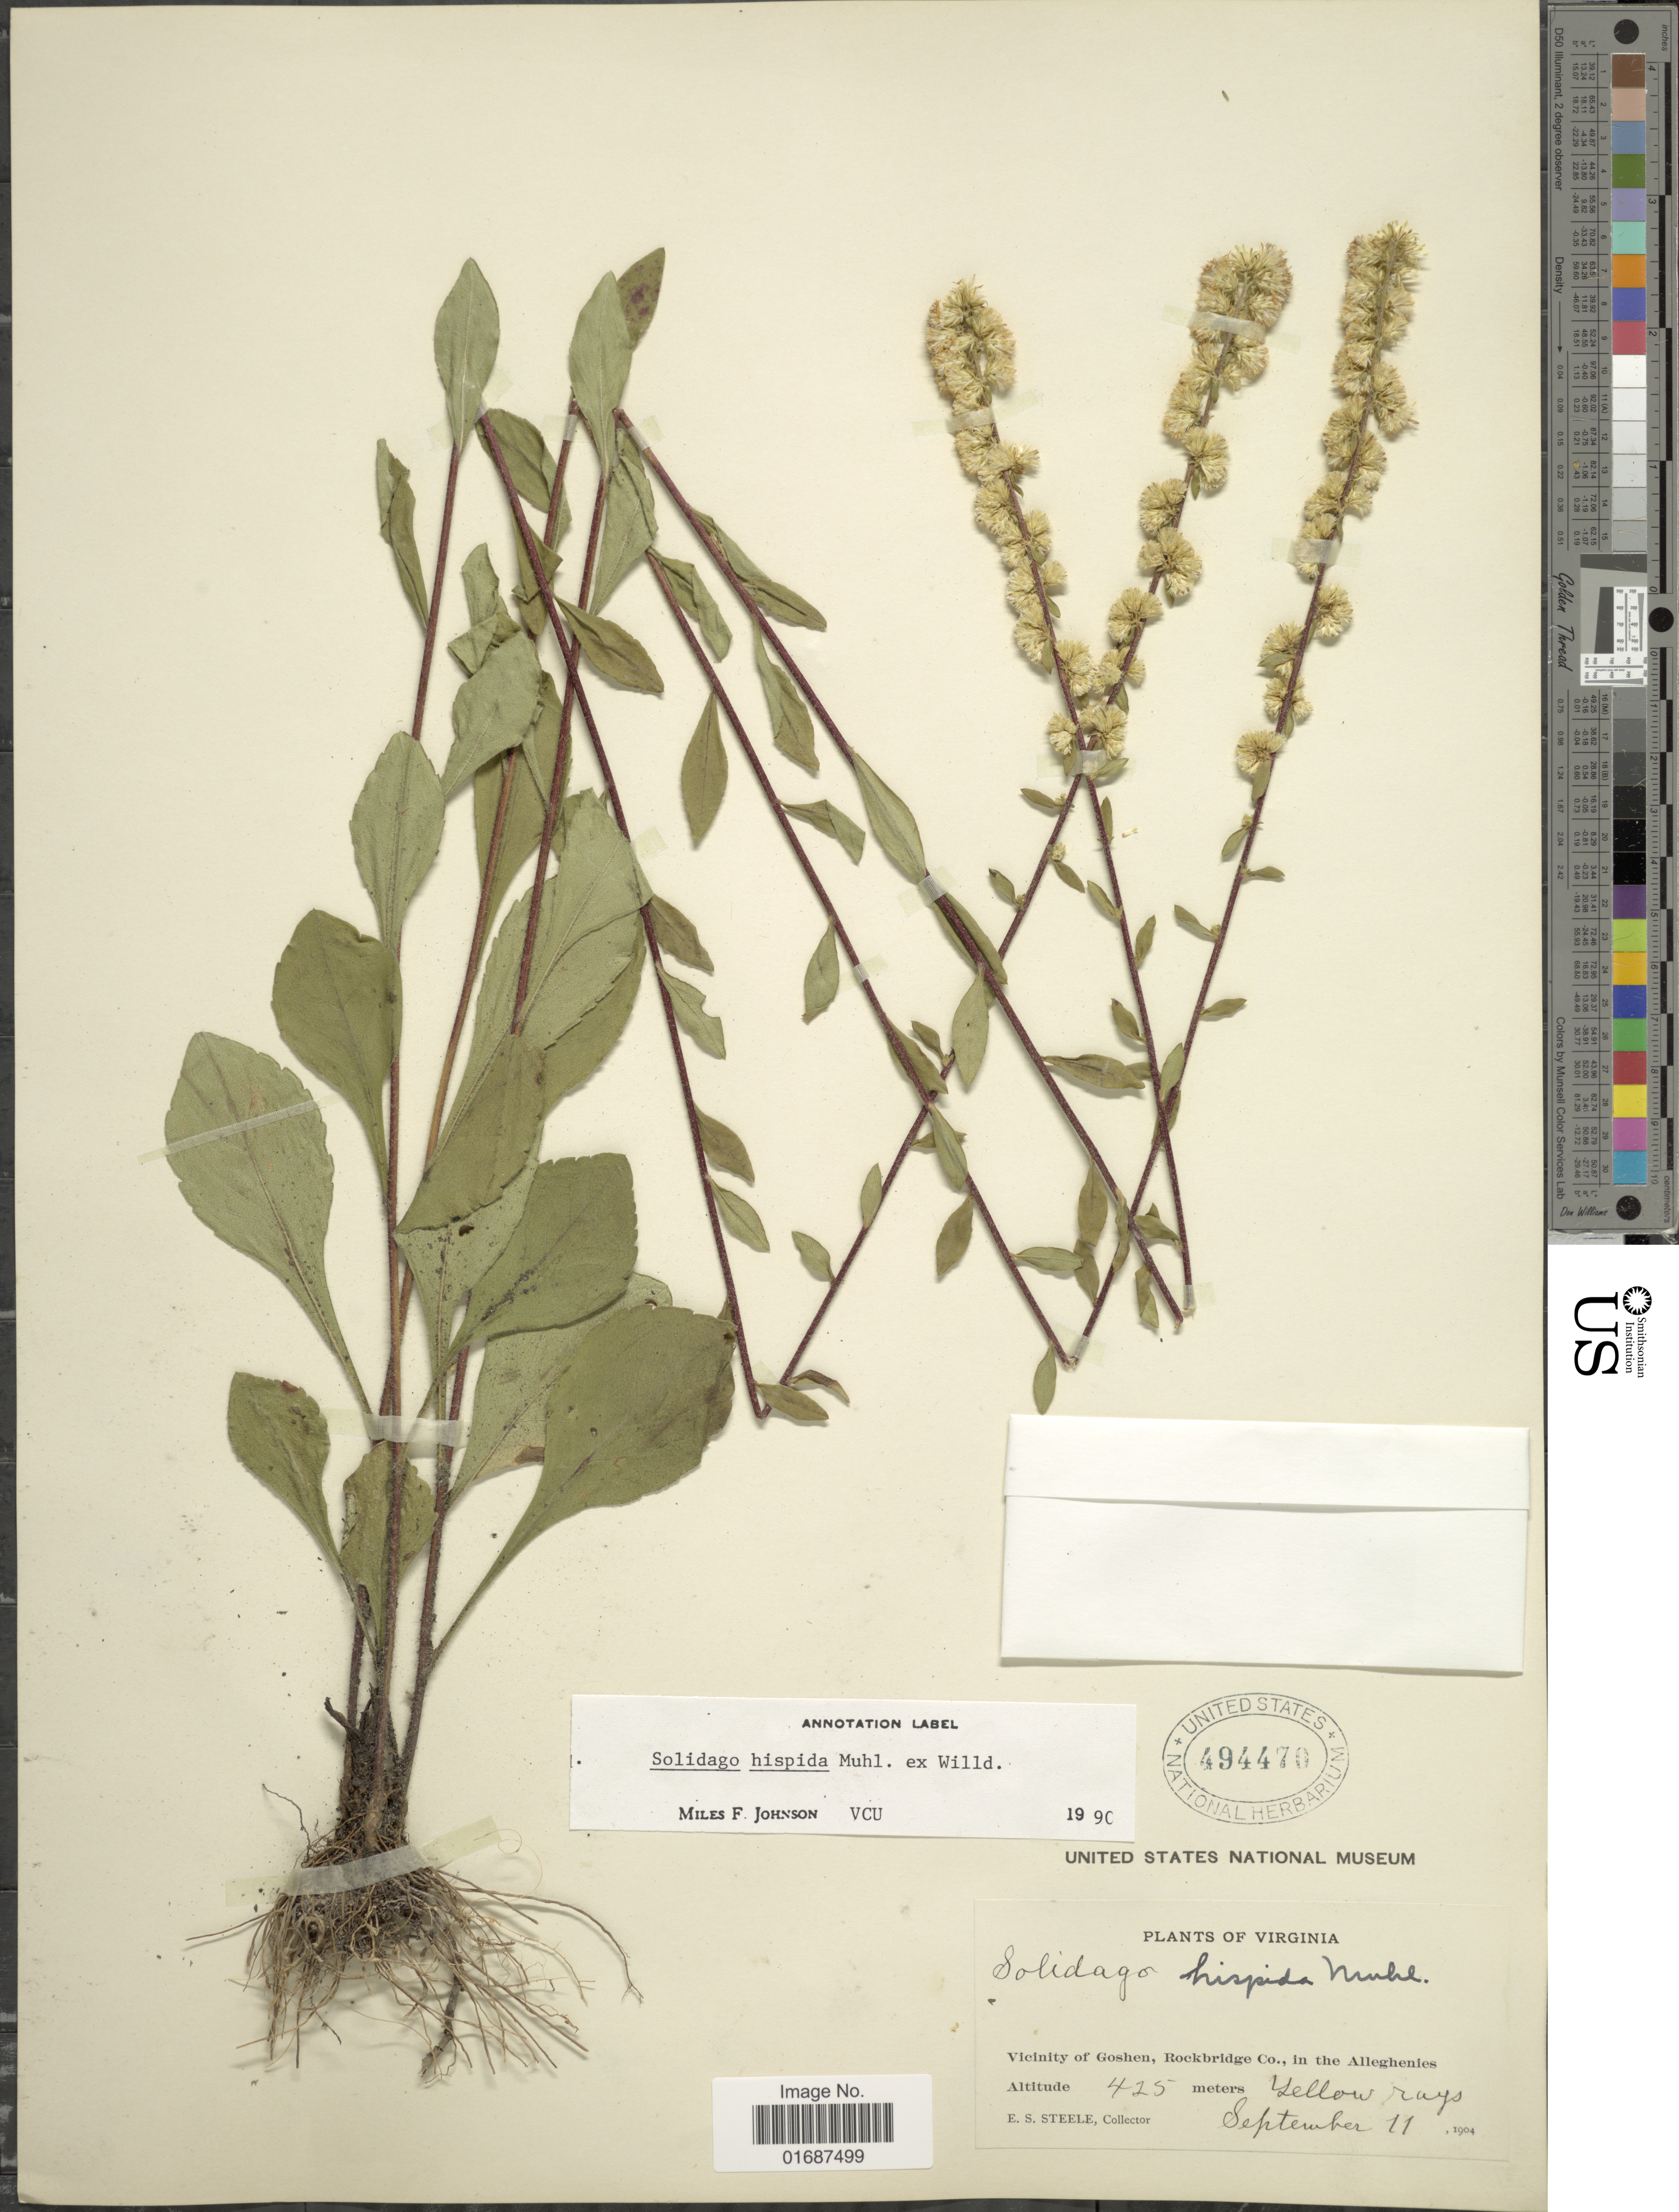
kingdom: Plantae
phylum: Tracheophyta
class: Magnoliopsida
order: Asterales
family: Asteraceae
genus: Solidago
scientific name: Solidago hispida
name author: Muhl. ex Willd.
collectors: E. Steele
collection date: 1904-09-11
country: United States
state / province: Virginia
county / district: Rockbridge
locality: Vicinity of Goshen, Rockbridge Co., in the Alleghanies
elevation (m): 425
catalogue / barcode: US 494470